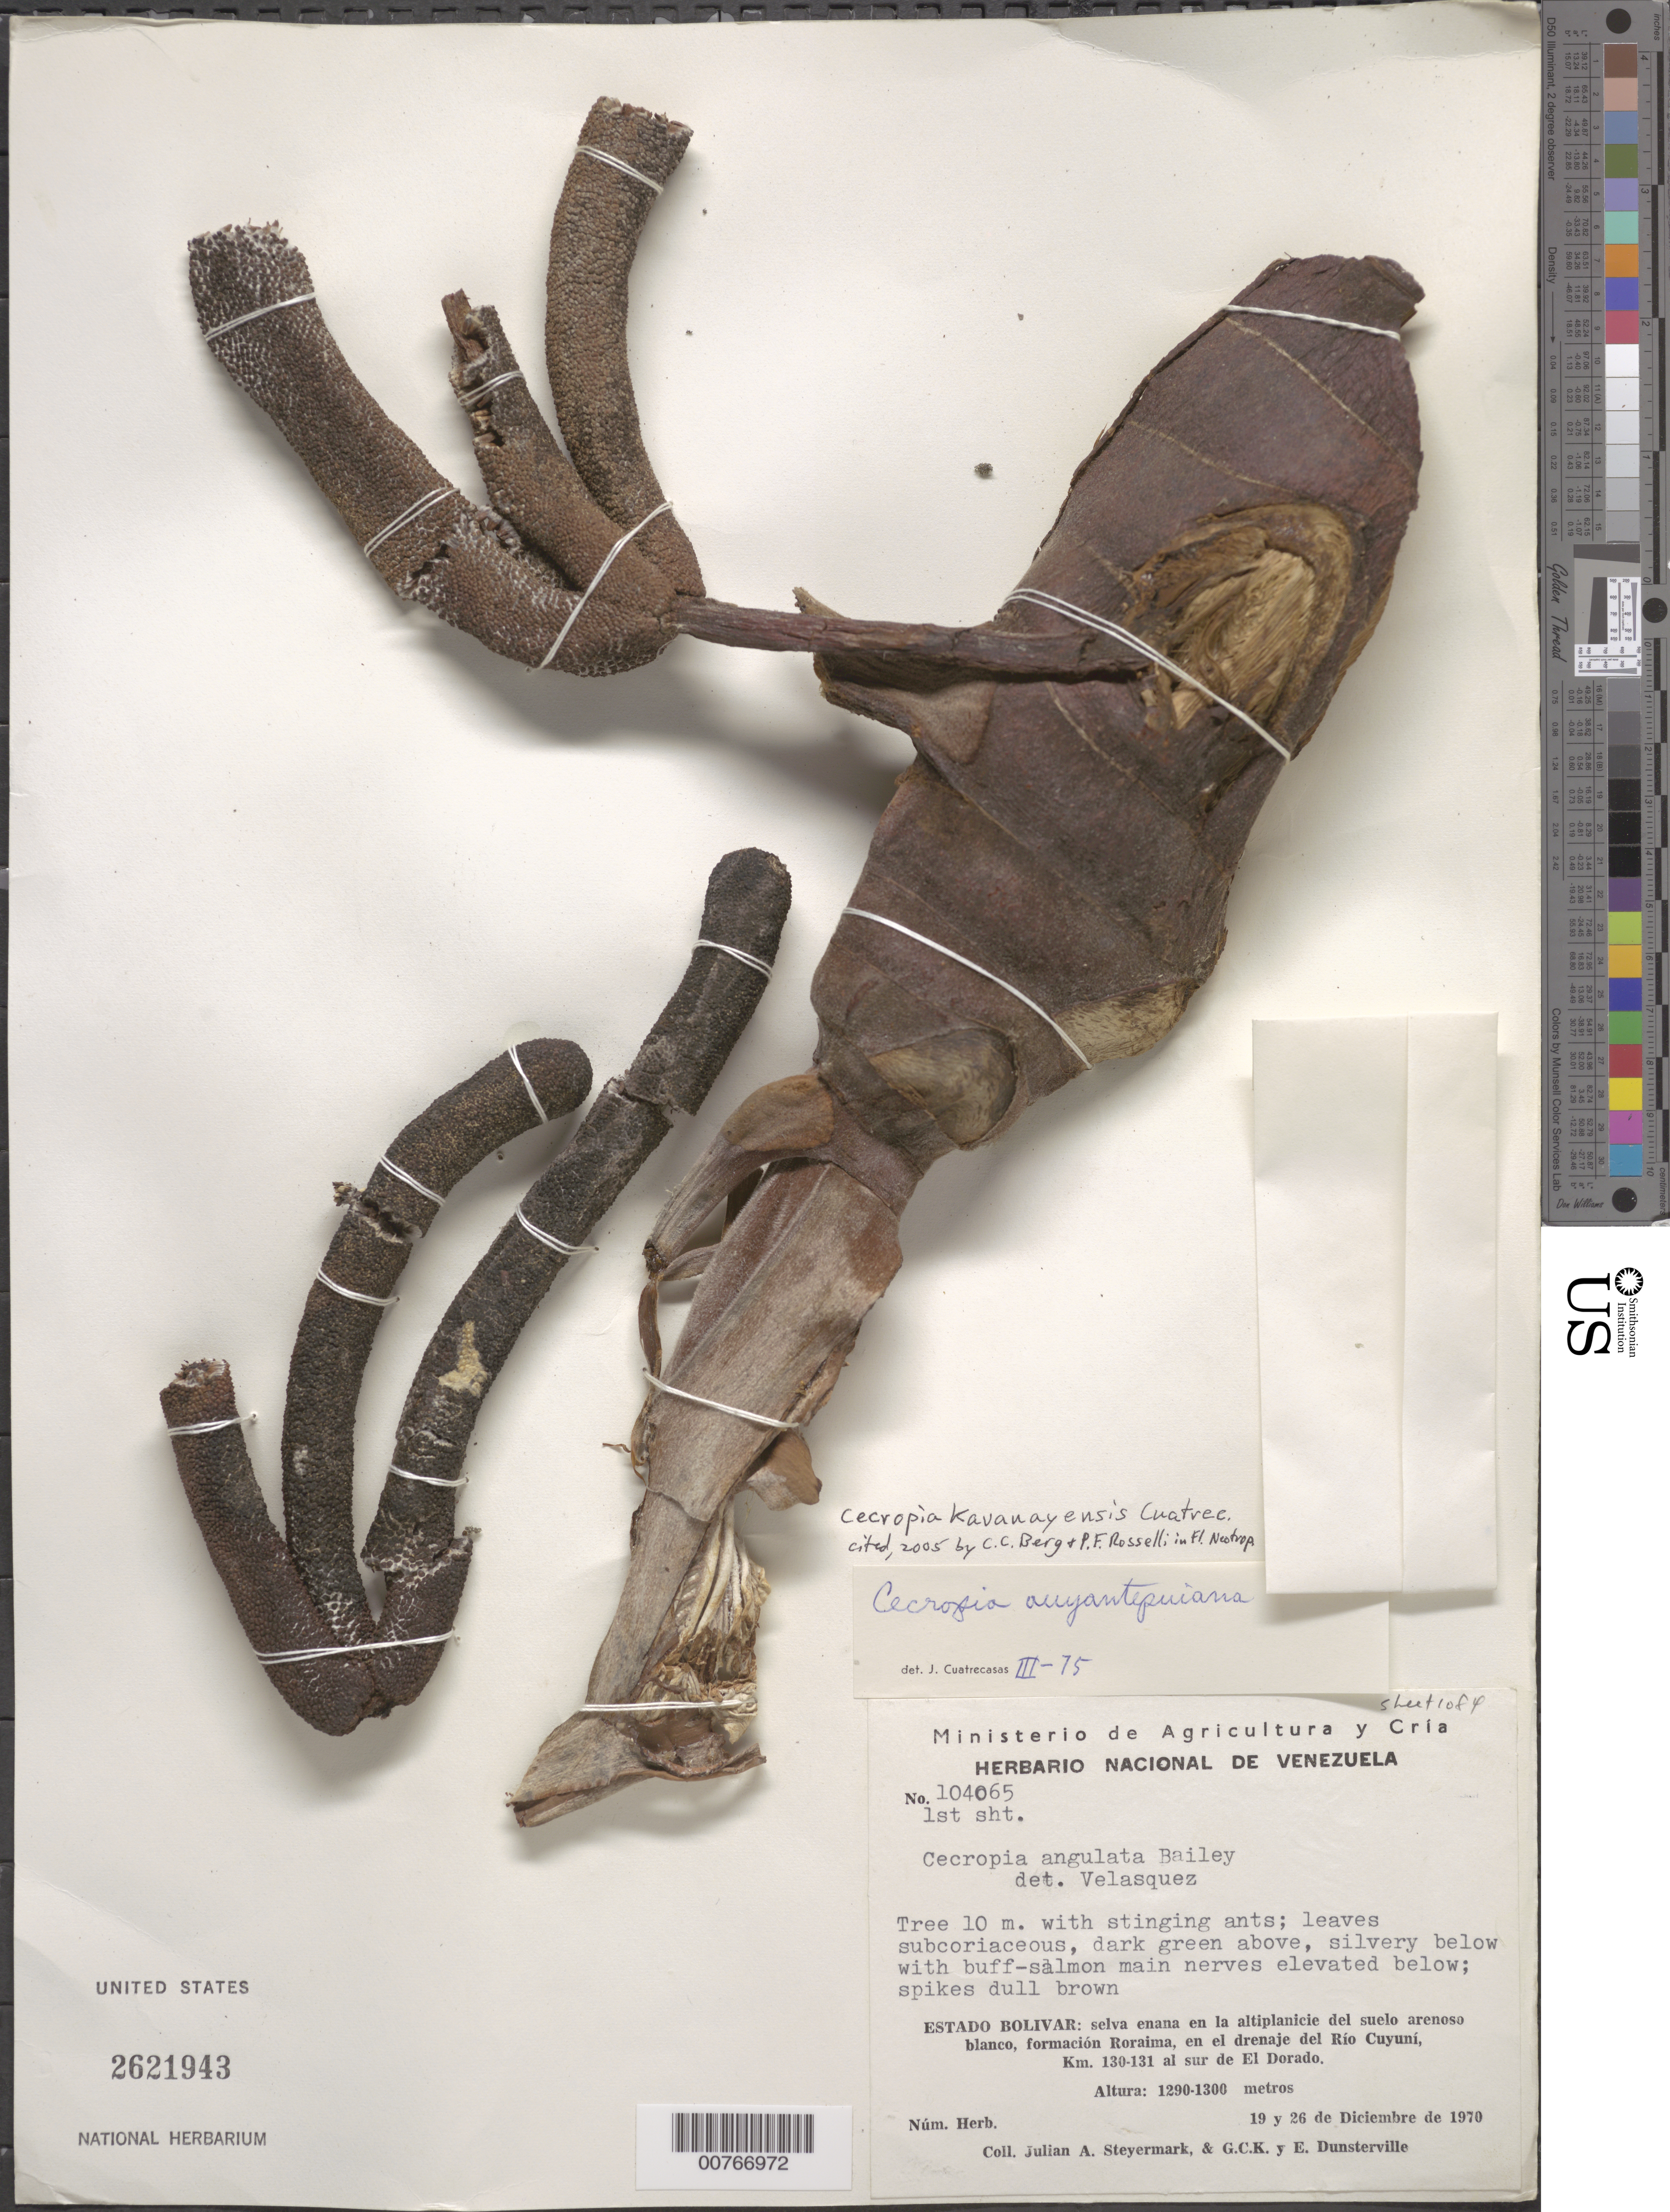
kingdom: Plantae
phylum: Tracheophyta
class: Magnoliopsida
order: Rosales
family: Urticaceae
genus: Cecropia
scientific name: Cecropia auyantepuiana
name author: Cuatrec.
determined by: Cuatrecasas, J.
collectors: J. Steyermark, G. C. K. Dunsterville & E. Dunsterville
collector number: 104065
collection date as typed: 19-Dec-70 to 26-Dec-70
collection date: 1970-12-19/1970-12-26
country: Venezuela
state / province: Bolívar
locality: Roraima, Río Cuyuní drainage, 130-131 km S of El Dorado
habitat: Selva enana en la altiplanicie del suelo arenoso blanco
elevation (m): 1290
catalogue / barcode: US 2621943